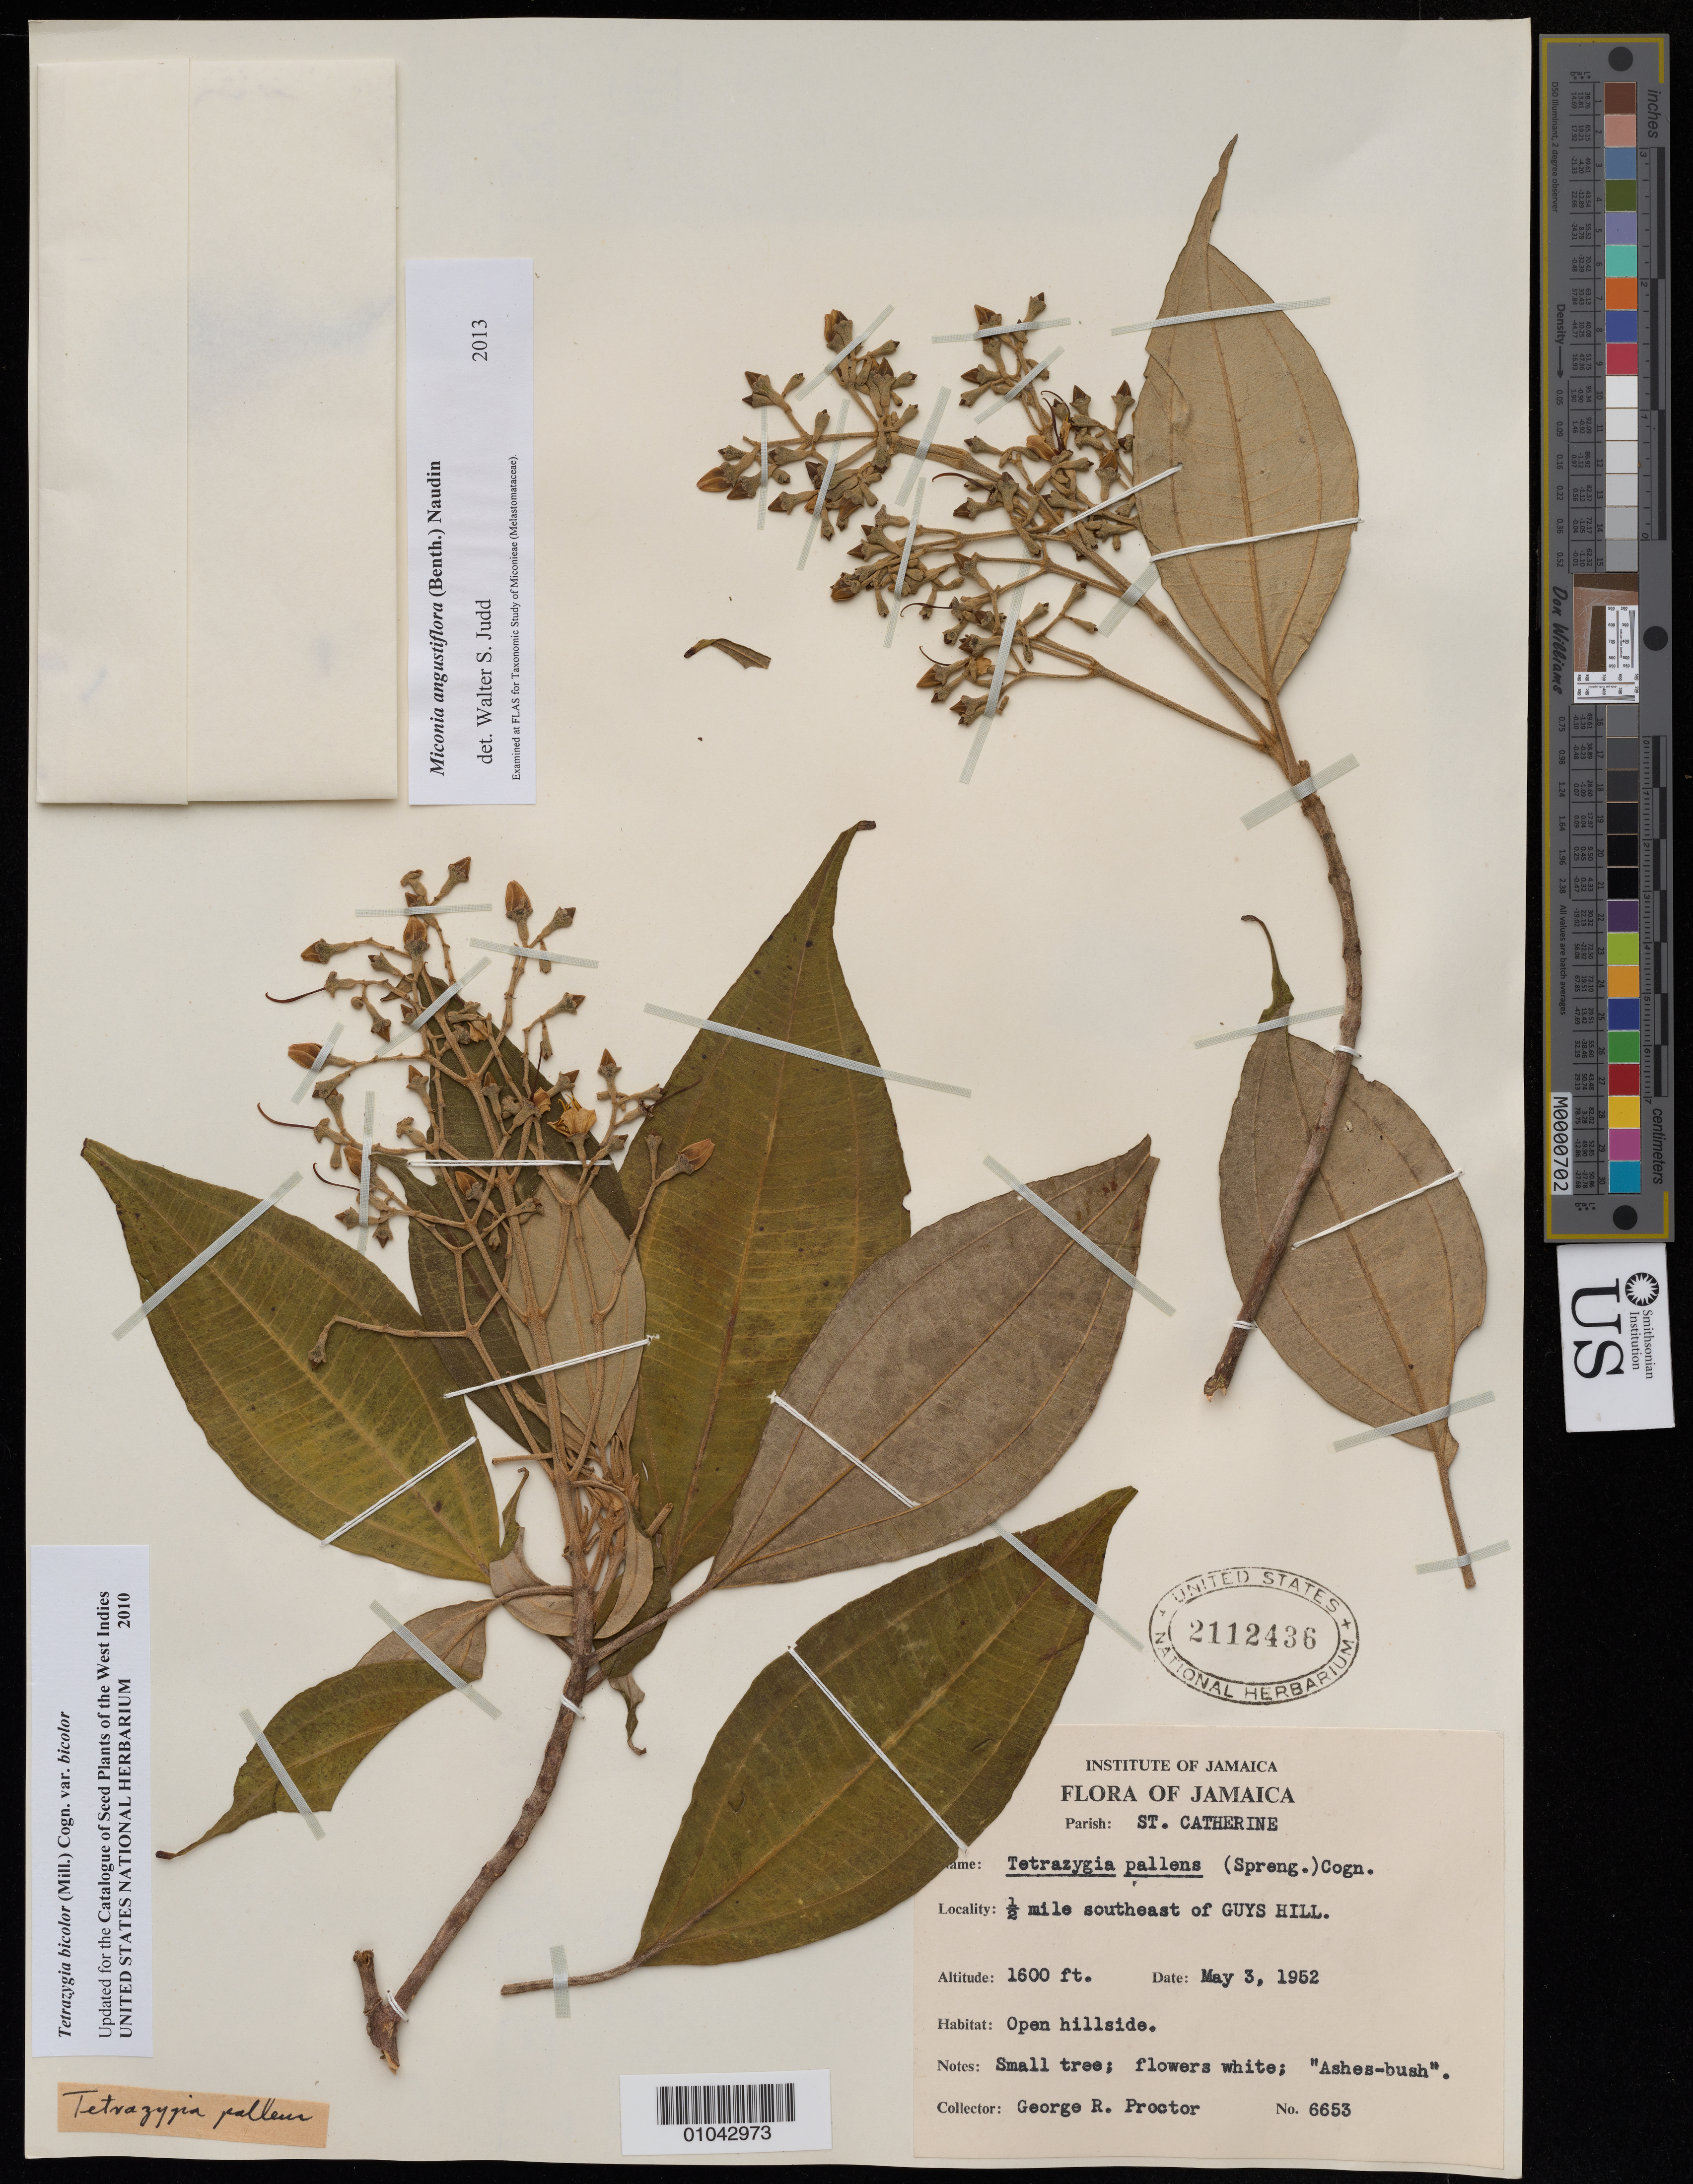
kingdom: Plantae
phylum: Tracheophyta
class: Magnoliopsida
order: Myrtales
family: Melastomataceae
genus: Miconia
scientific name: Miconia angustiflora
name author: (Benth.) Naudin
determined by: Judd, Walter S.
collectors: G. R. Proctor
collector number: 6653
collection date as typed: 03 May 1952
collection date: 1952-05-03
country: Jamaica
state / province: Saint Catherine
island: Jamaica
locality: Guys Hill, 0.5 mile southeast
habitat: Open hillside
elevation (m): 488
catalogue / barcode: US 2112436